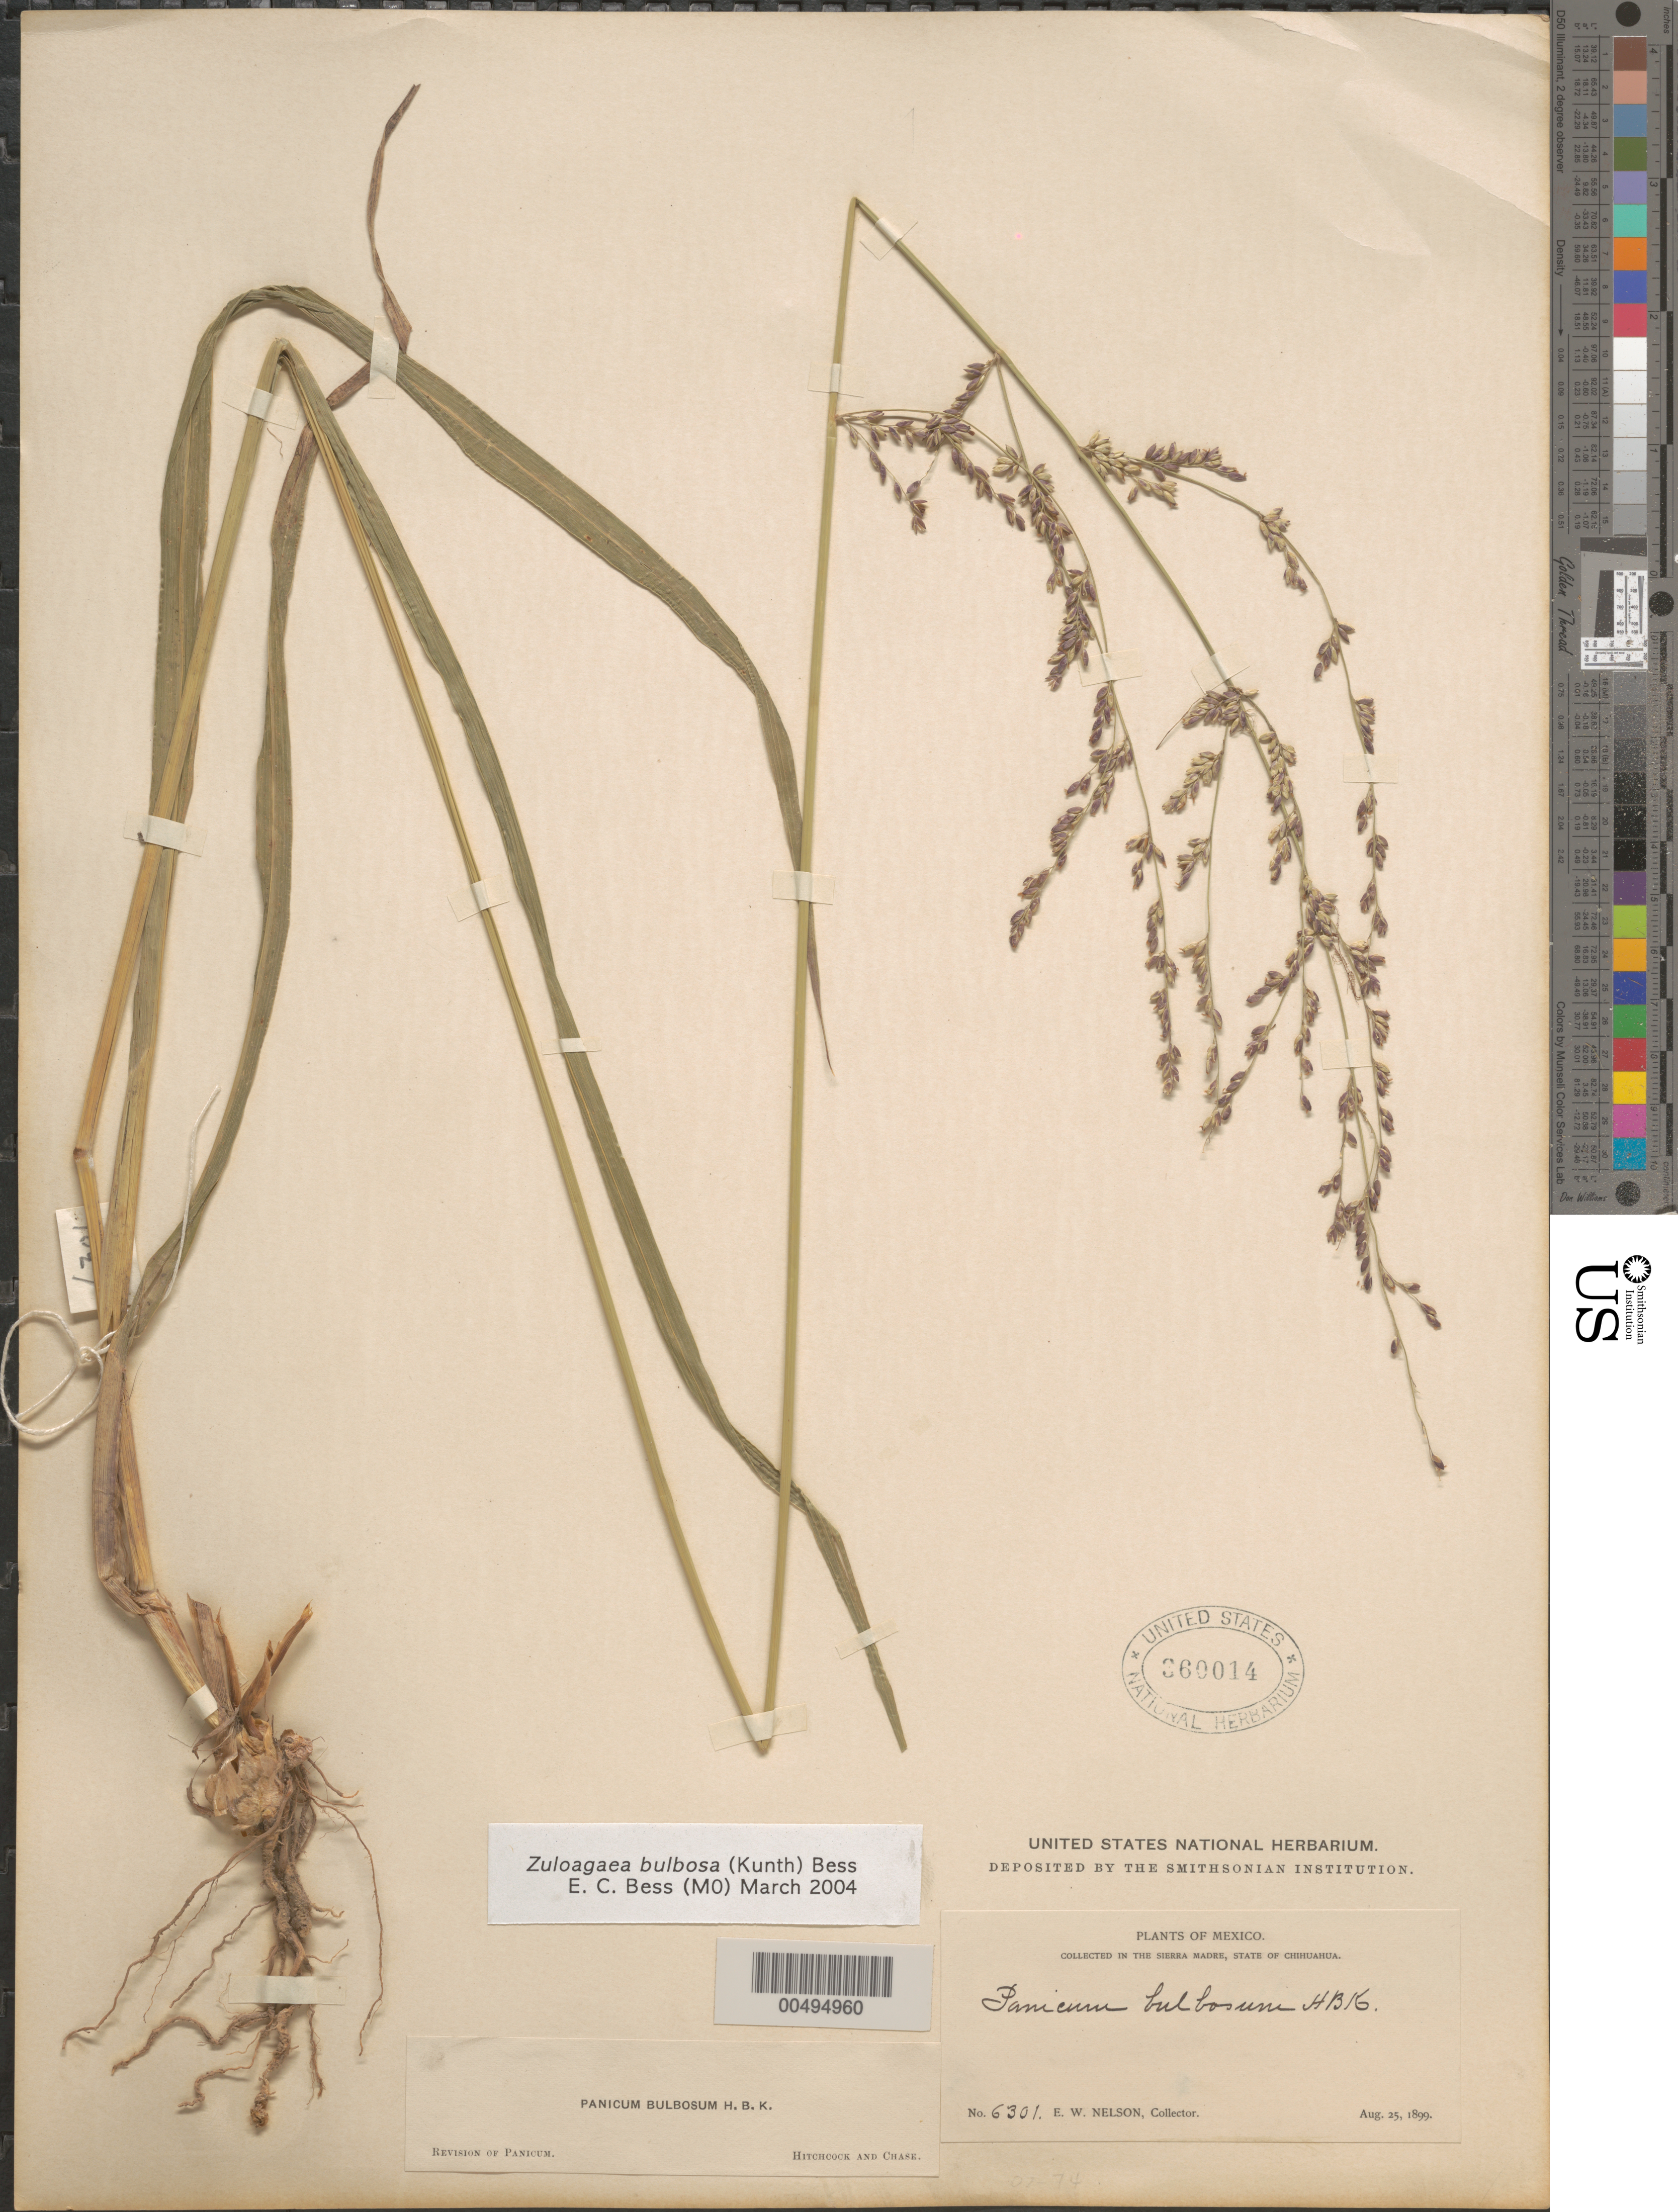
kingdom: Plantae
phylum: Tracheophyta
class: Liliopsida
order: Poales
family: Poaceae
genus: Panicum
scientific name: Panicum bulbosum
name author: Kunth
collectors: E. W. Nelson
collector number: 6301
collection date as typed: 25 Aug 1899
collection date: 1899-08-25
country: Mexico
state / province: Chihuahua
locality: In the Sierra Madre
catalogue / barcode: US 360014